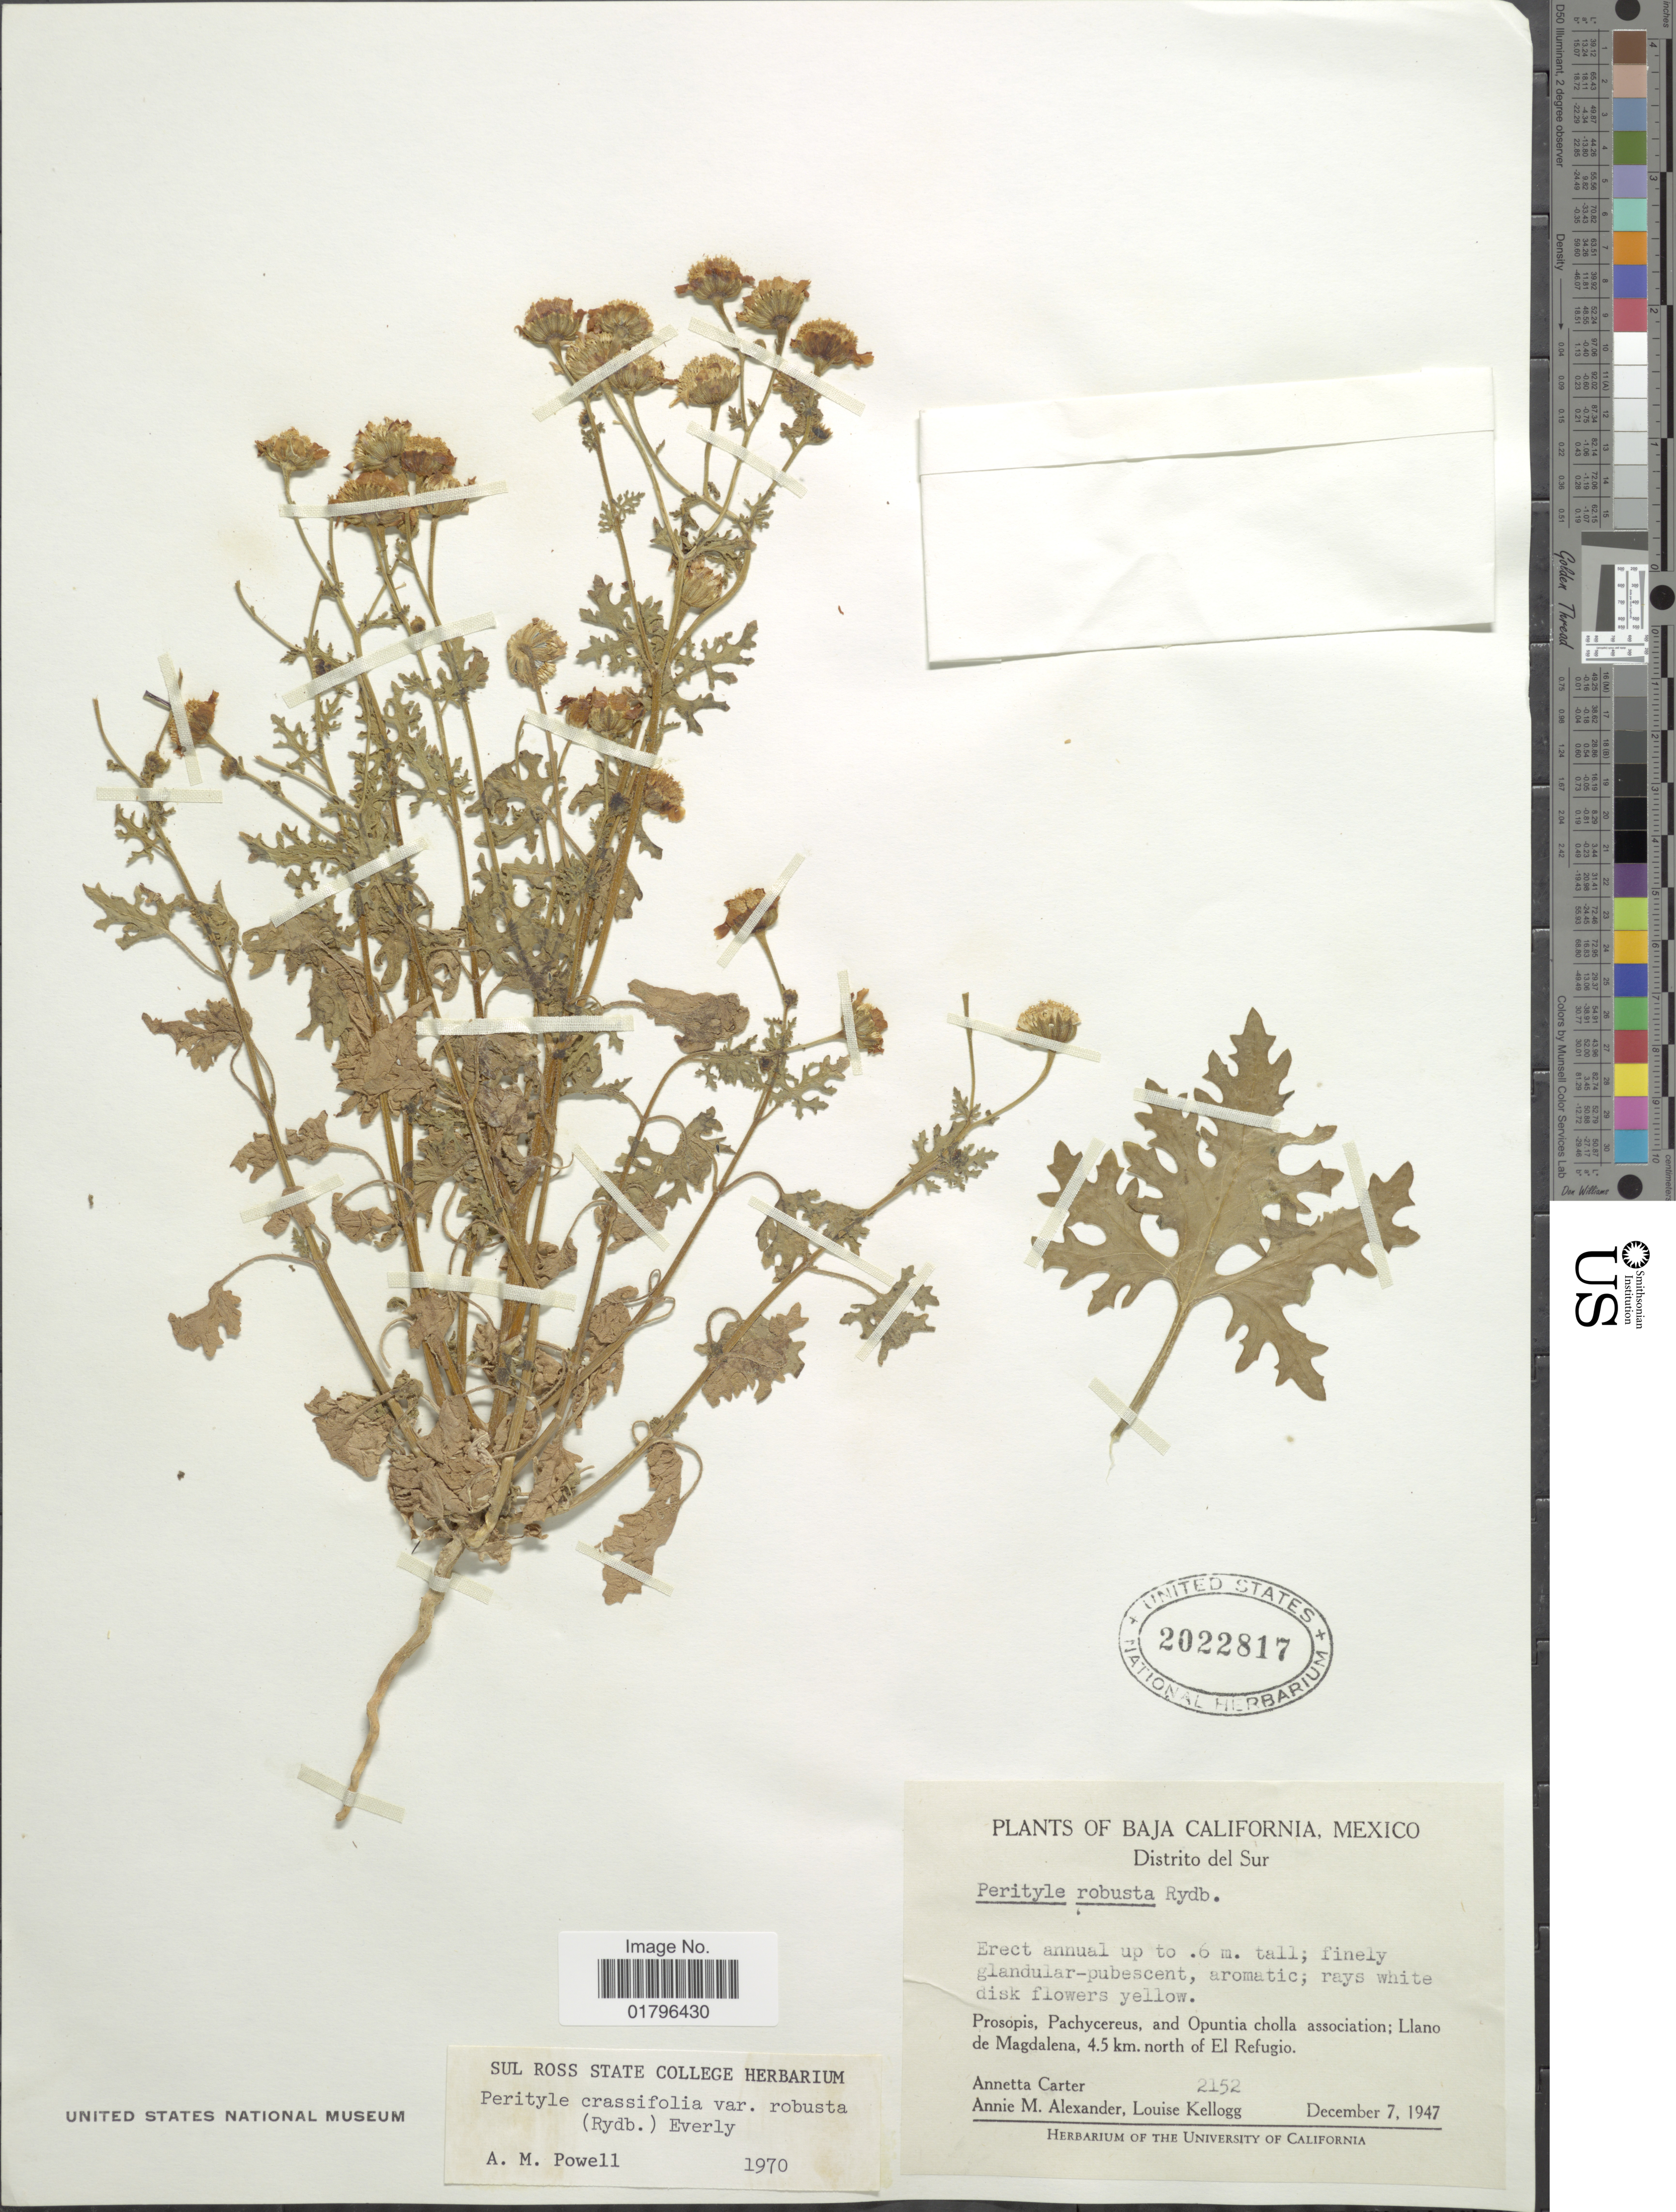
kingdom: Plantae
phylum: Tracheophyta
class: Magnoliopsida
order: Asterales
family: Asteraceae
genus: Perityle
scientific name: Perityle crassifolia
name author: Brandegee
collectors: A. M. Carter, A. M. Alexander & L. Kellogg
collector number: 2152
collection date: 1947-12-07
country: Mexico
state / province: Baja California Sur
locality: Distrito del Sur, Llano d Magdalena, 4.5 km north of El Refugio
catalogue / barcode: US 2022817